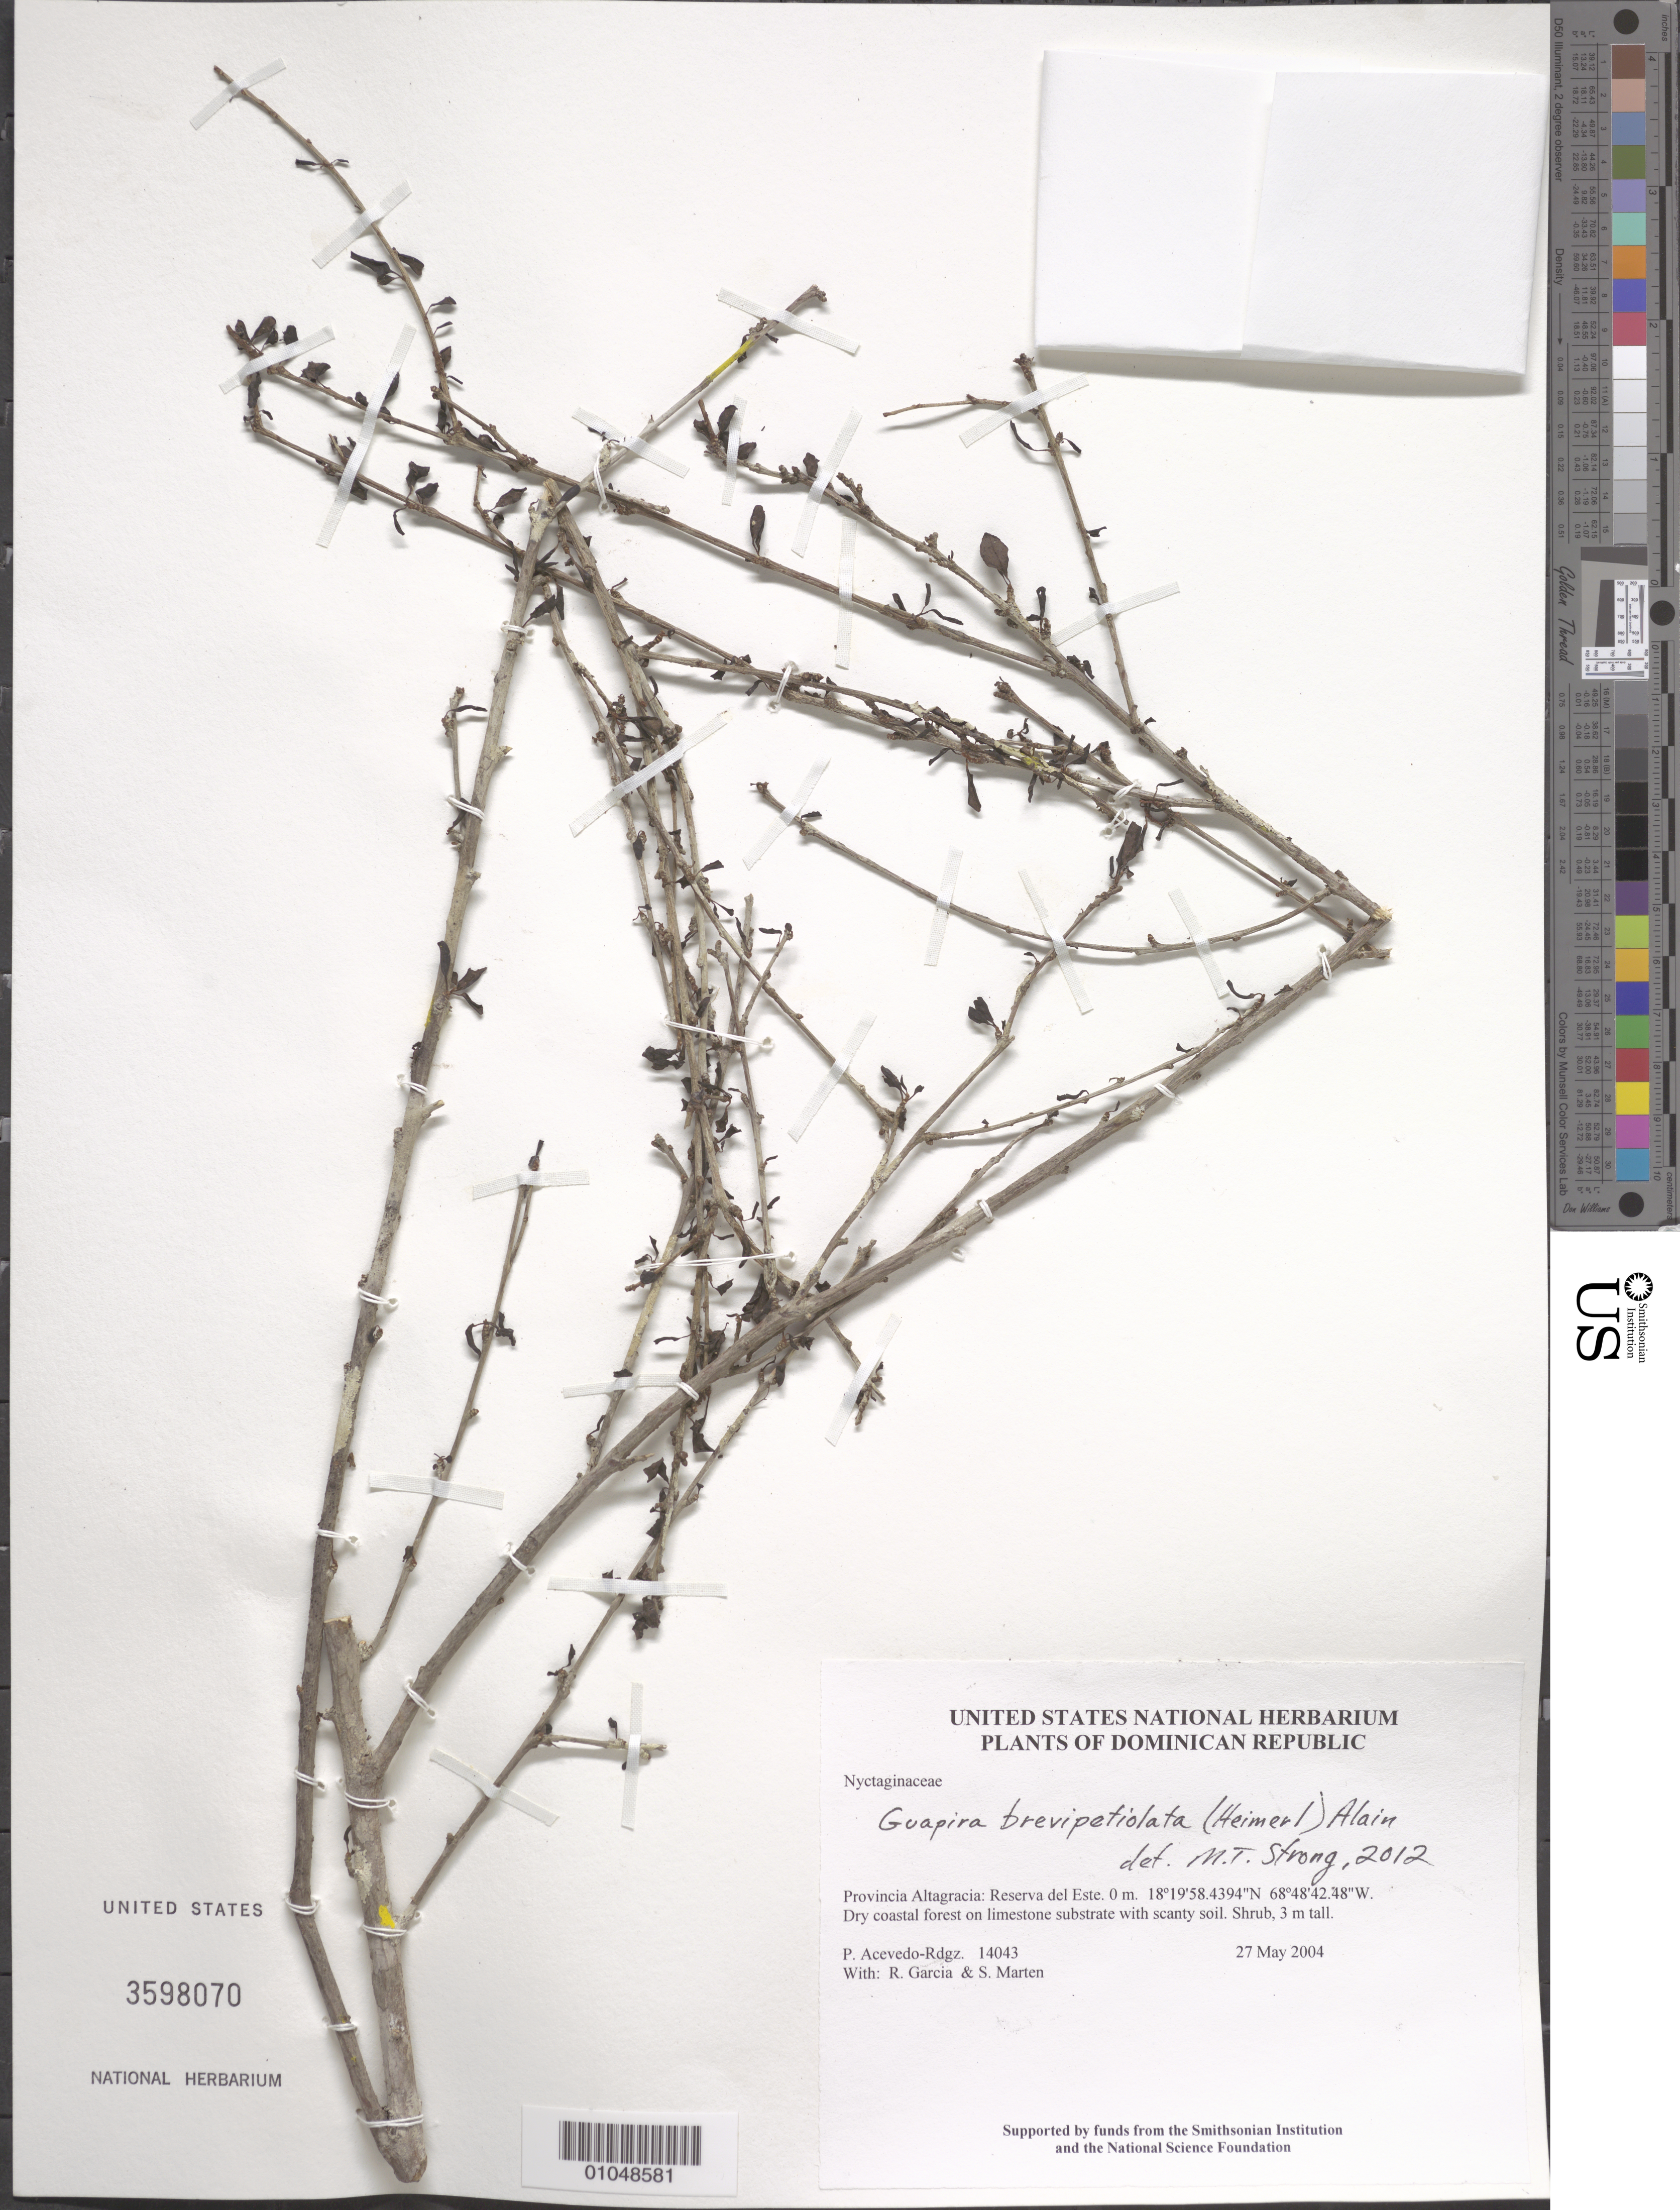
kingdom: Plantae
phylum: Tracheophyta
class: Magnoliopsida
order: Caryophyllales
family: Nyctaginaceae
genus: Guapira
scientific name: Guapira brevipetiolata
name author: (Heimerl) Alain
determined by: Strong, M. T., (US), Smithsonian Institution - National Museum of Natural History (UNITED STATES)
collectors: P. Acevedo-Rodr., R. G. García & S. Marten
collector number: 14043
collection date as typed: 27 May 2004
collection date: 2004-05-27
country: Dominican Republic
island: Hispaniola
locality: Provincia Altagracia: Reserva del Este.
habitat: Dry coastal forest on limestone substrate with scanty soil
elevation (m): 0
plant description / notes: NY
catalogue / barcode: US 3598070